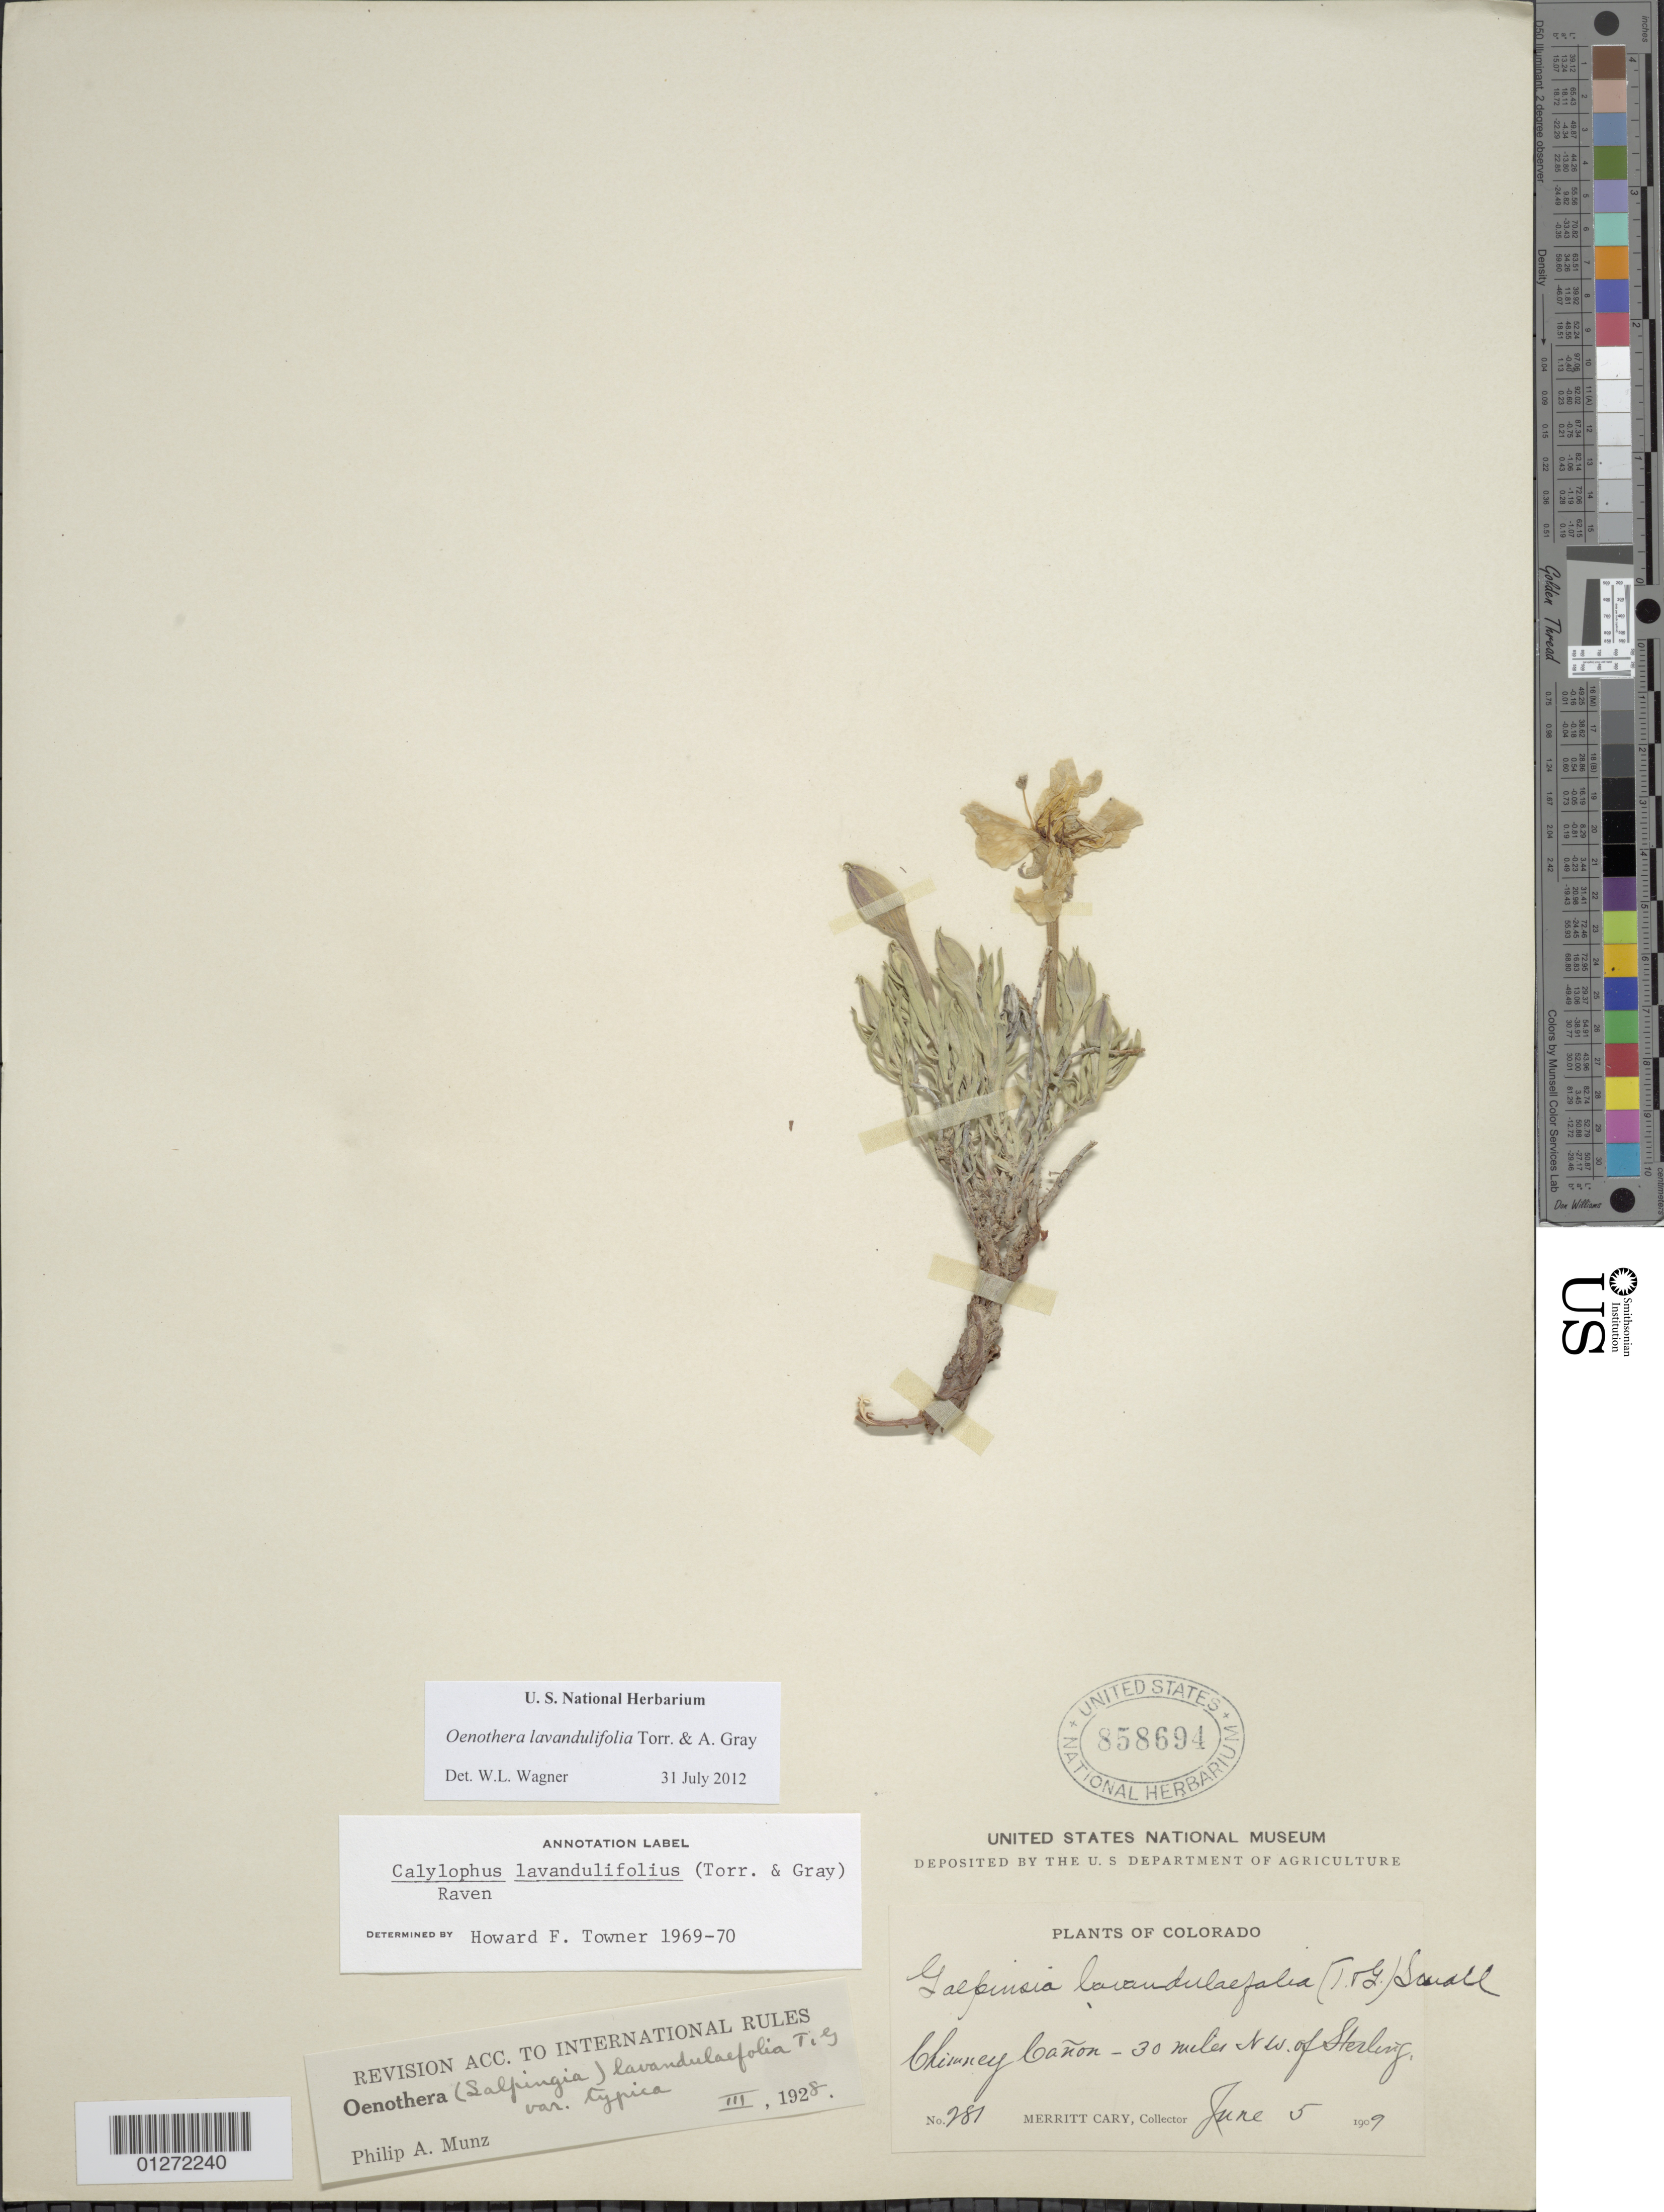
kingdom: Plantae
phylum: Tracheophyta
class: Magnoliopsida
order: Myrtales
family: Onagraceae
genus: Oenothera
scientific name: Oenothera lavandulifolia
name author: Torr. & A. Gray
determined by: Wagner, W. L., (BOT), Smithsonian Institution - National Museum of Natural History (UNITED STATES)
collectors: M. Cary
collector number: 281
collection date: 1909-06-05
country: United States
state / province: Colorado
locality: Chimney Canyon, 30 mi NW of Sterling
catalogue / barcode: US 858694